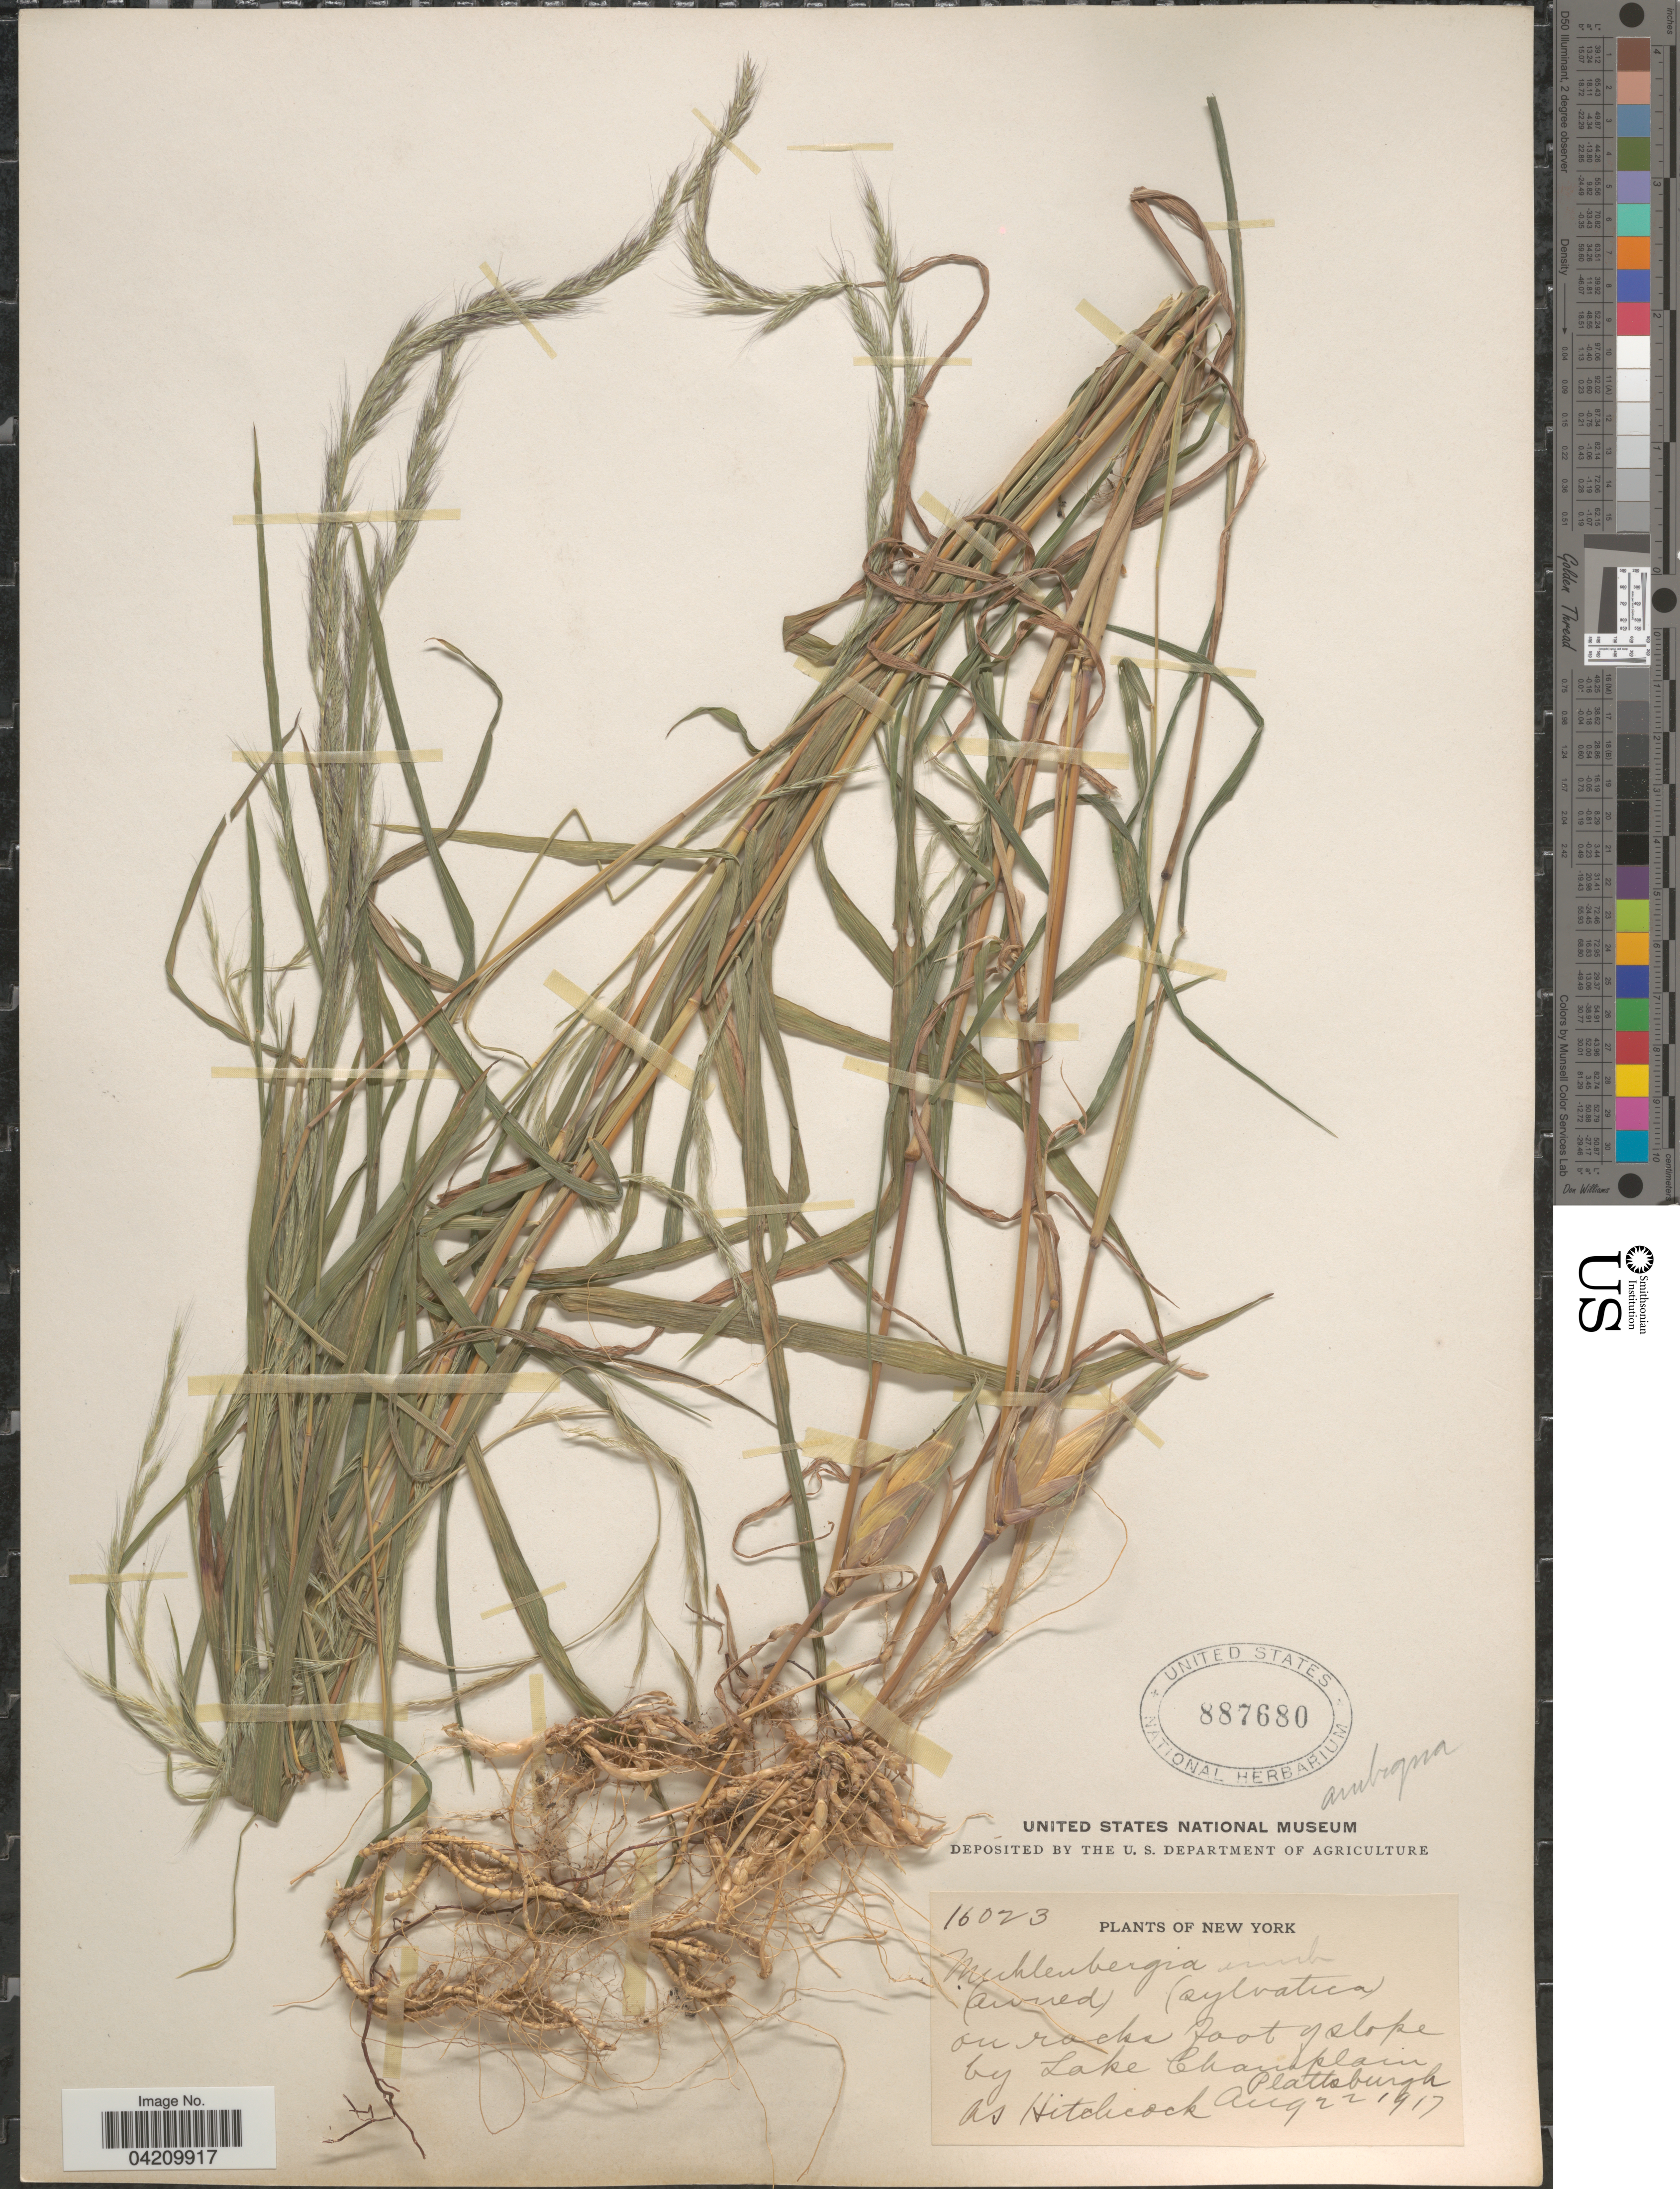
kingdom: Plantae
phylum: Tracheophyta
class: Liliopsida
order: Poales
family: Poaceae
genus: Muhlenbergia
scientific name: Muhlenbergia mexicana var. filiformis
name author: (Torr.) Scribn.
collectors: A. S. Hitchcock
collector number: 16023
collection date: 1917-08-22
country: United States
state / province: New York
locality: On rocks foot of slope by Lake Champlain. Plattsburgh.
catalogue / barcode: US 887680